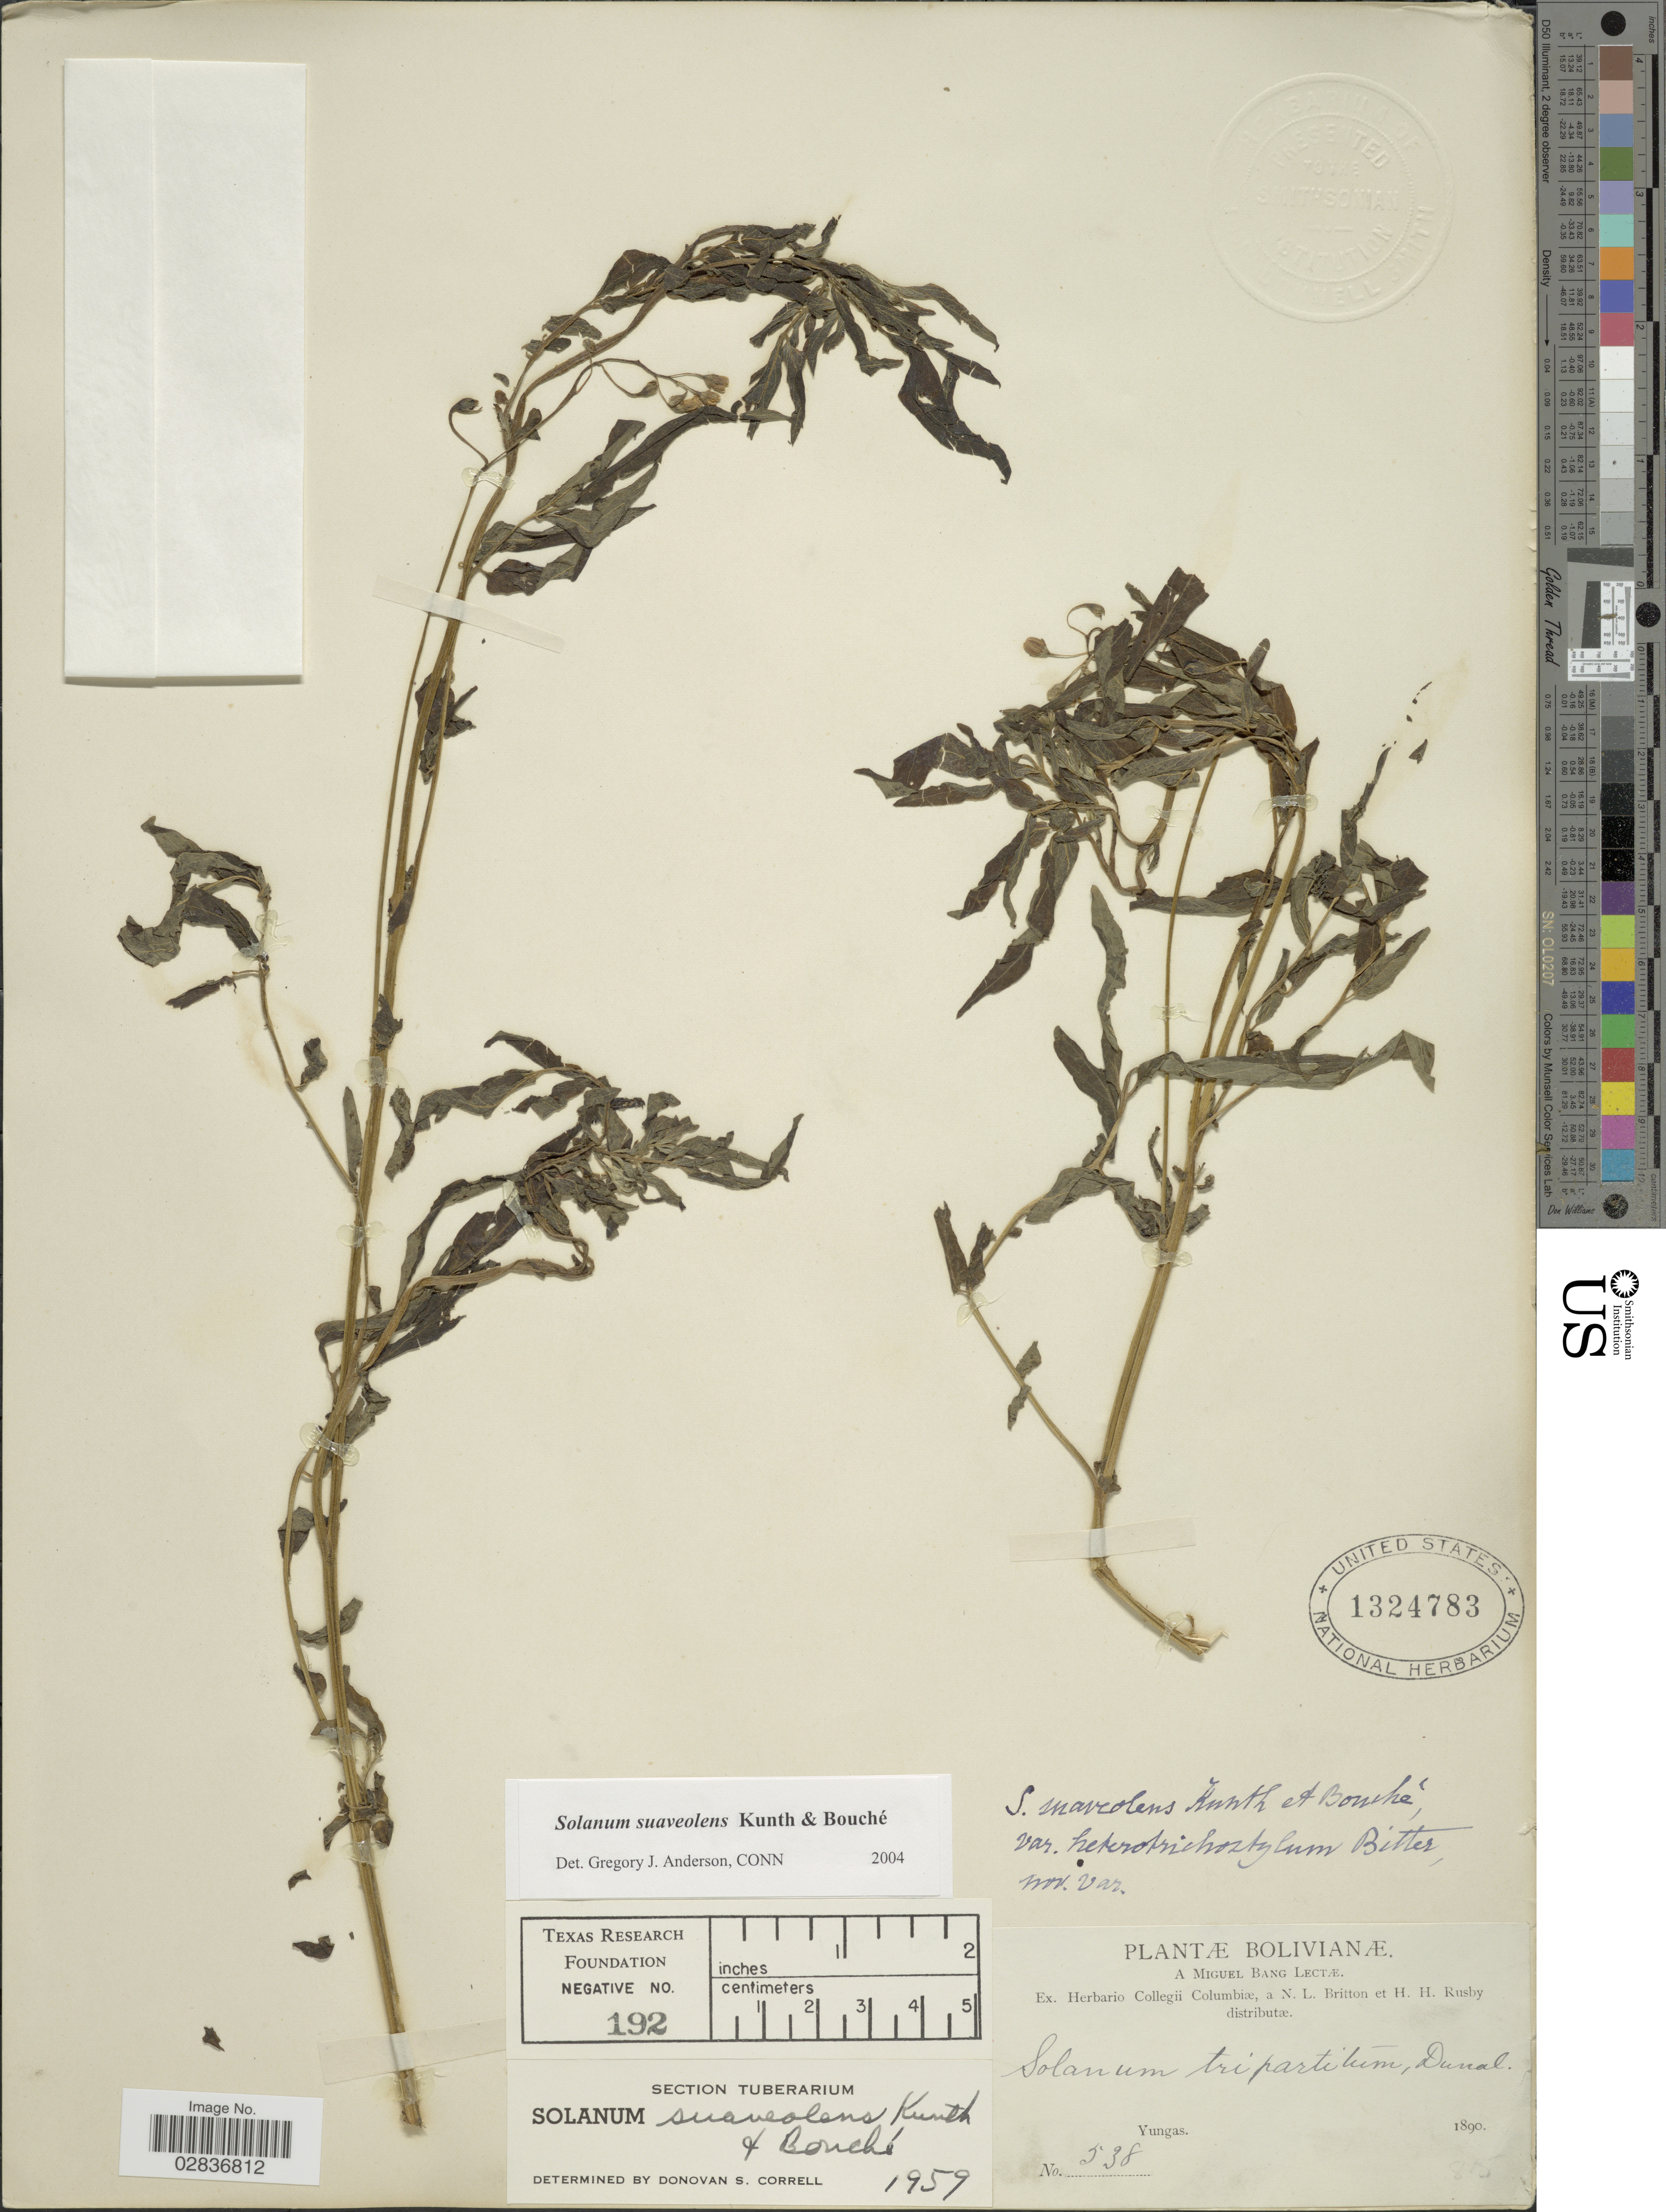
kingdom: Plantae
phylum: Tracheophyta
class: Magnoliopsida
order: Solanales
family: Solanaceae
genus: Solanum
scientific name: Solanum suaveolens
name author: Kunth & C.D. Bouché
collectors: M. Bang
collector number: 538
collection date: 1890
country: Bolivia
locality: Yungas.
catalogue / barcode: US 1324783